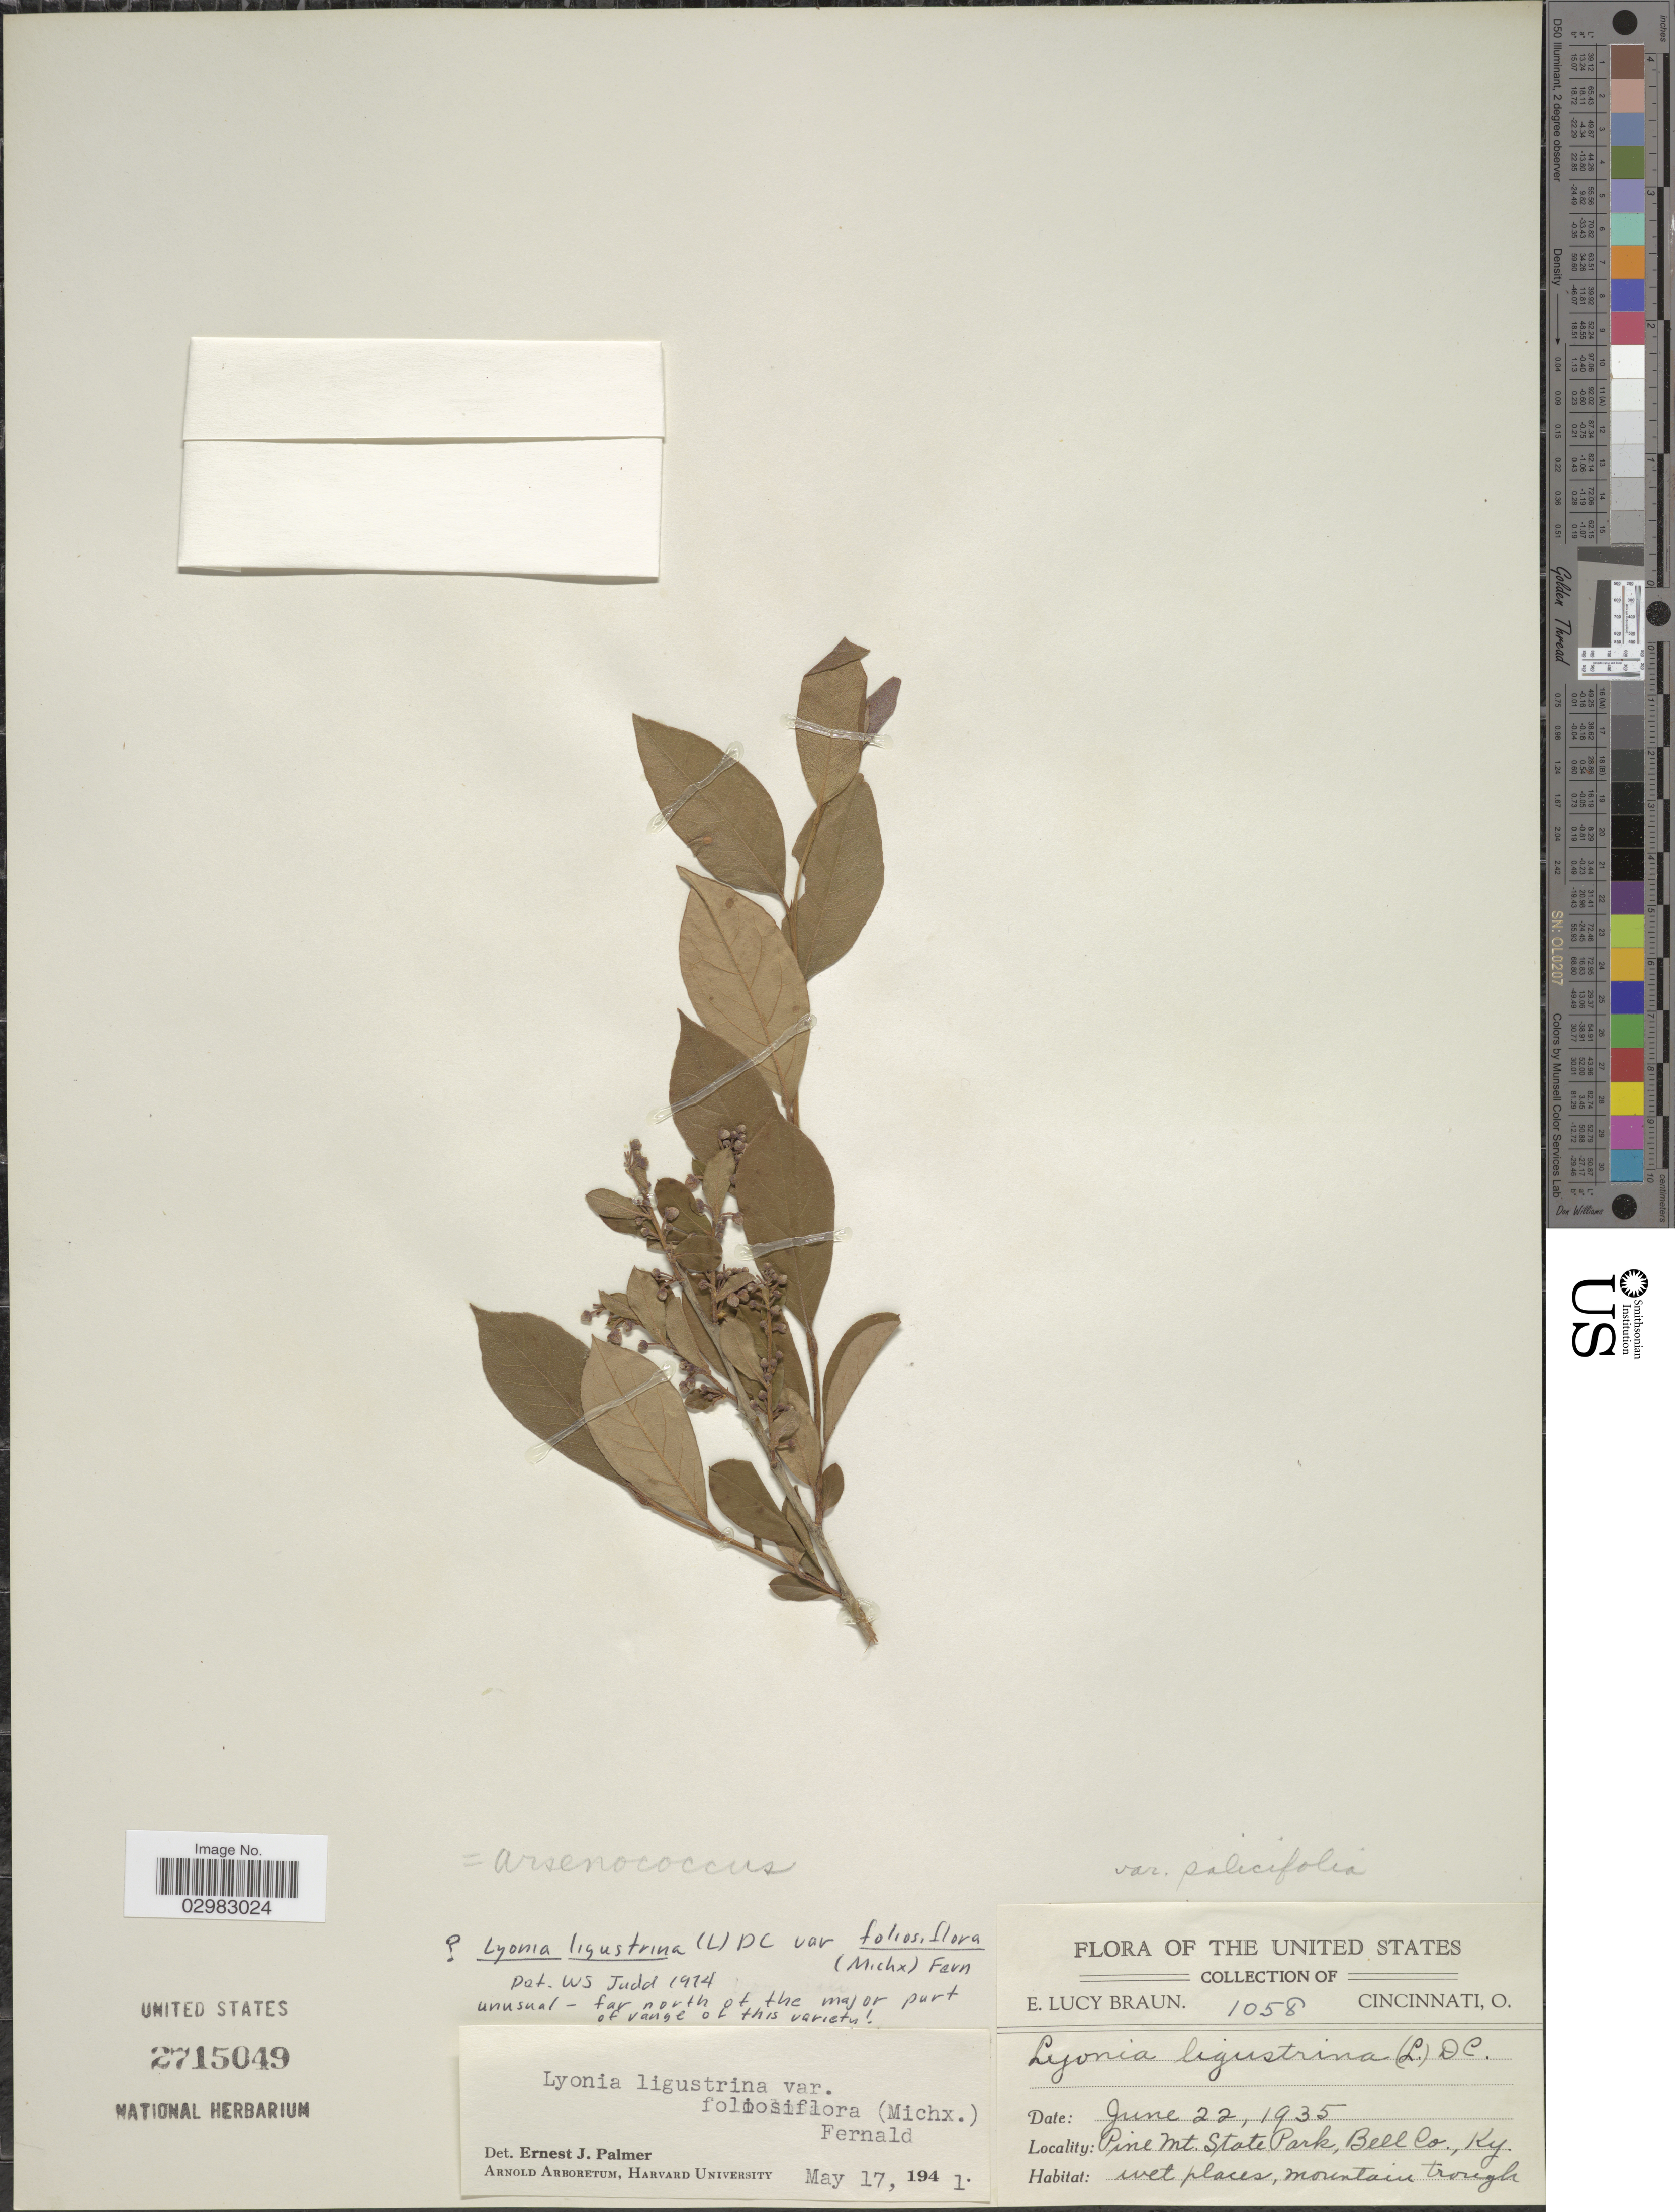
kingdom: Plantae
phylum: Tracheophyta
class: Magnoliopsida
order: Ericales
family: Ericaceae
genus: Lyonia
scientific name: Lyonia ligustrina var. ligustrina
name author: (L.) DC.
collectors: E. L. Braun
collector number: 1058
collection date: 1935-06-22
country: United States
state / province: Kentucky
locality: Pine Mt. State Park, Bell Co.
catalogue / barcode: US 2715049